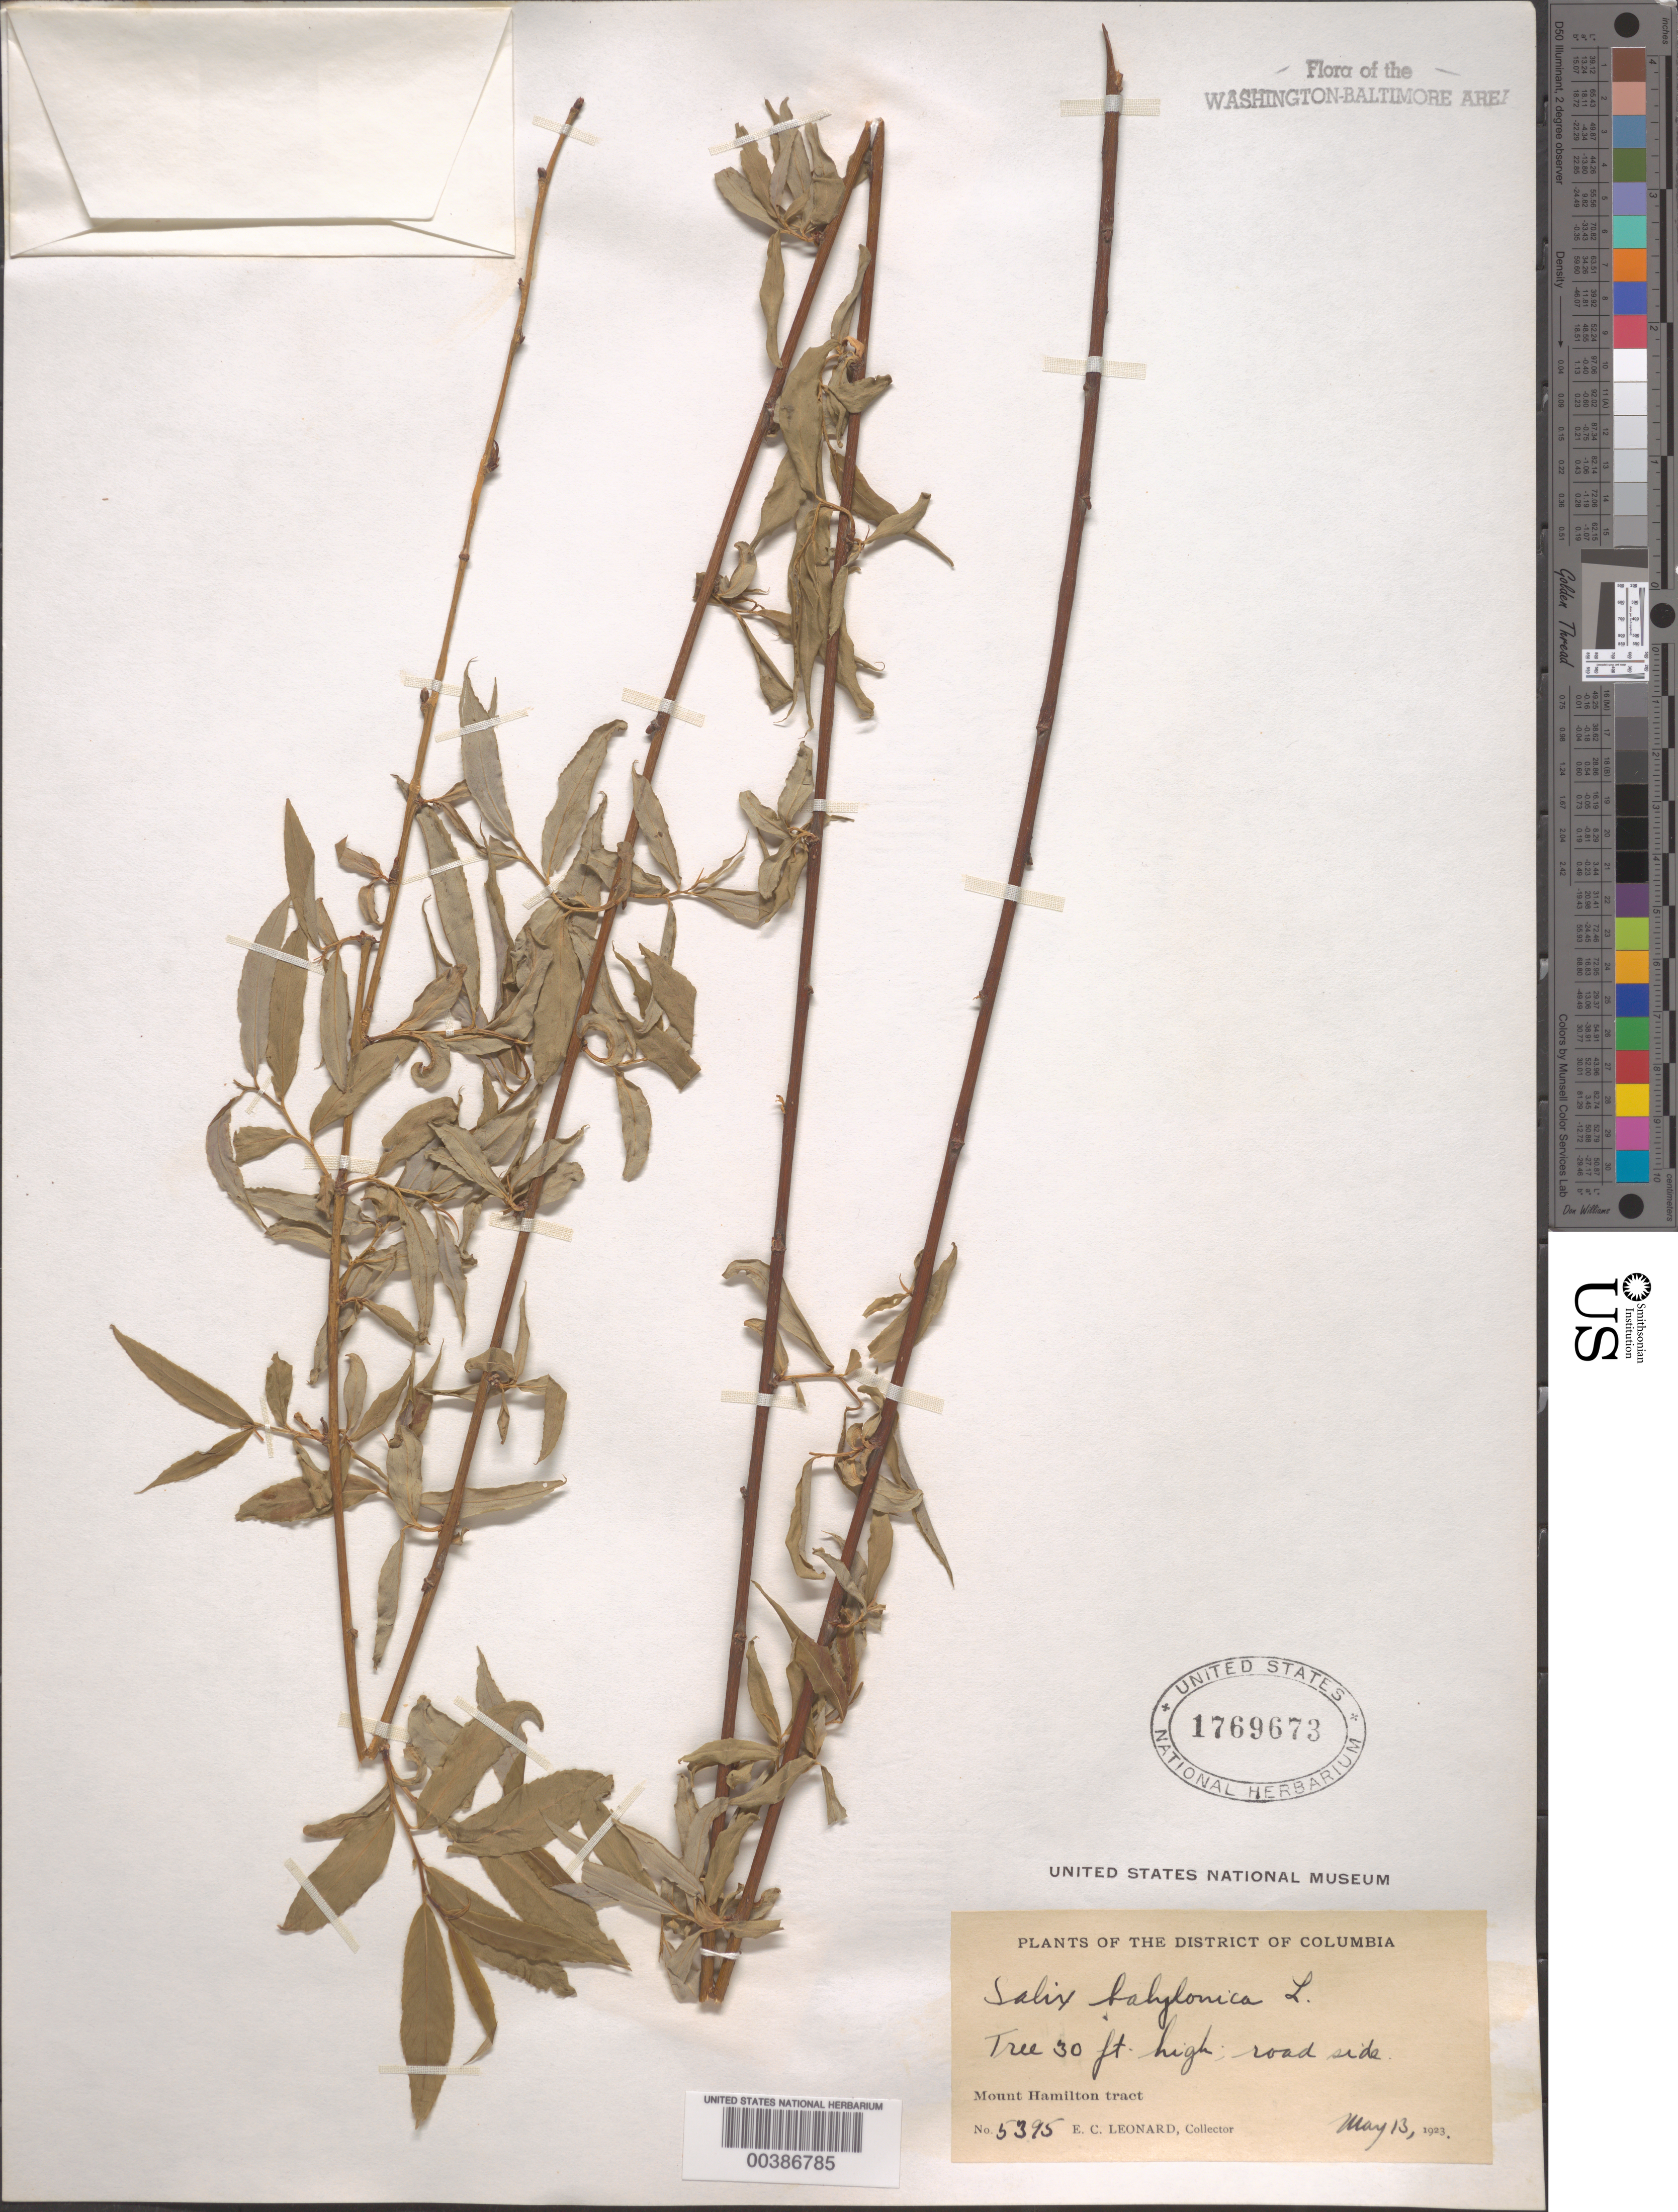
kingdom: Plantae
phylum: Tracheophyta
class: Magnoliopsida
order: Malpighiales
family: Salicaceae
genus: Salix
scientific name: Salix babylonica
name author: L.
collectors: E. C. Leonard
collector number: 5395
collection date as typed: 13 May 1923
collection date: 1923-05-13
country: United States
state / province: District of Columbia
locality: Mount Hamilton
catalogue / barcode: US 1769673